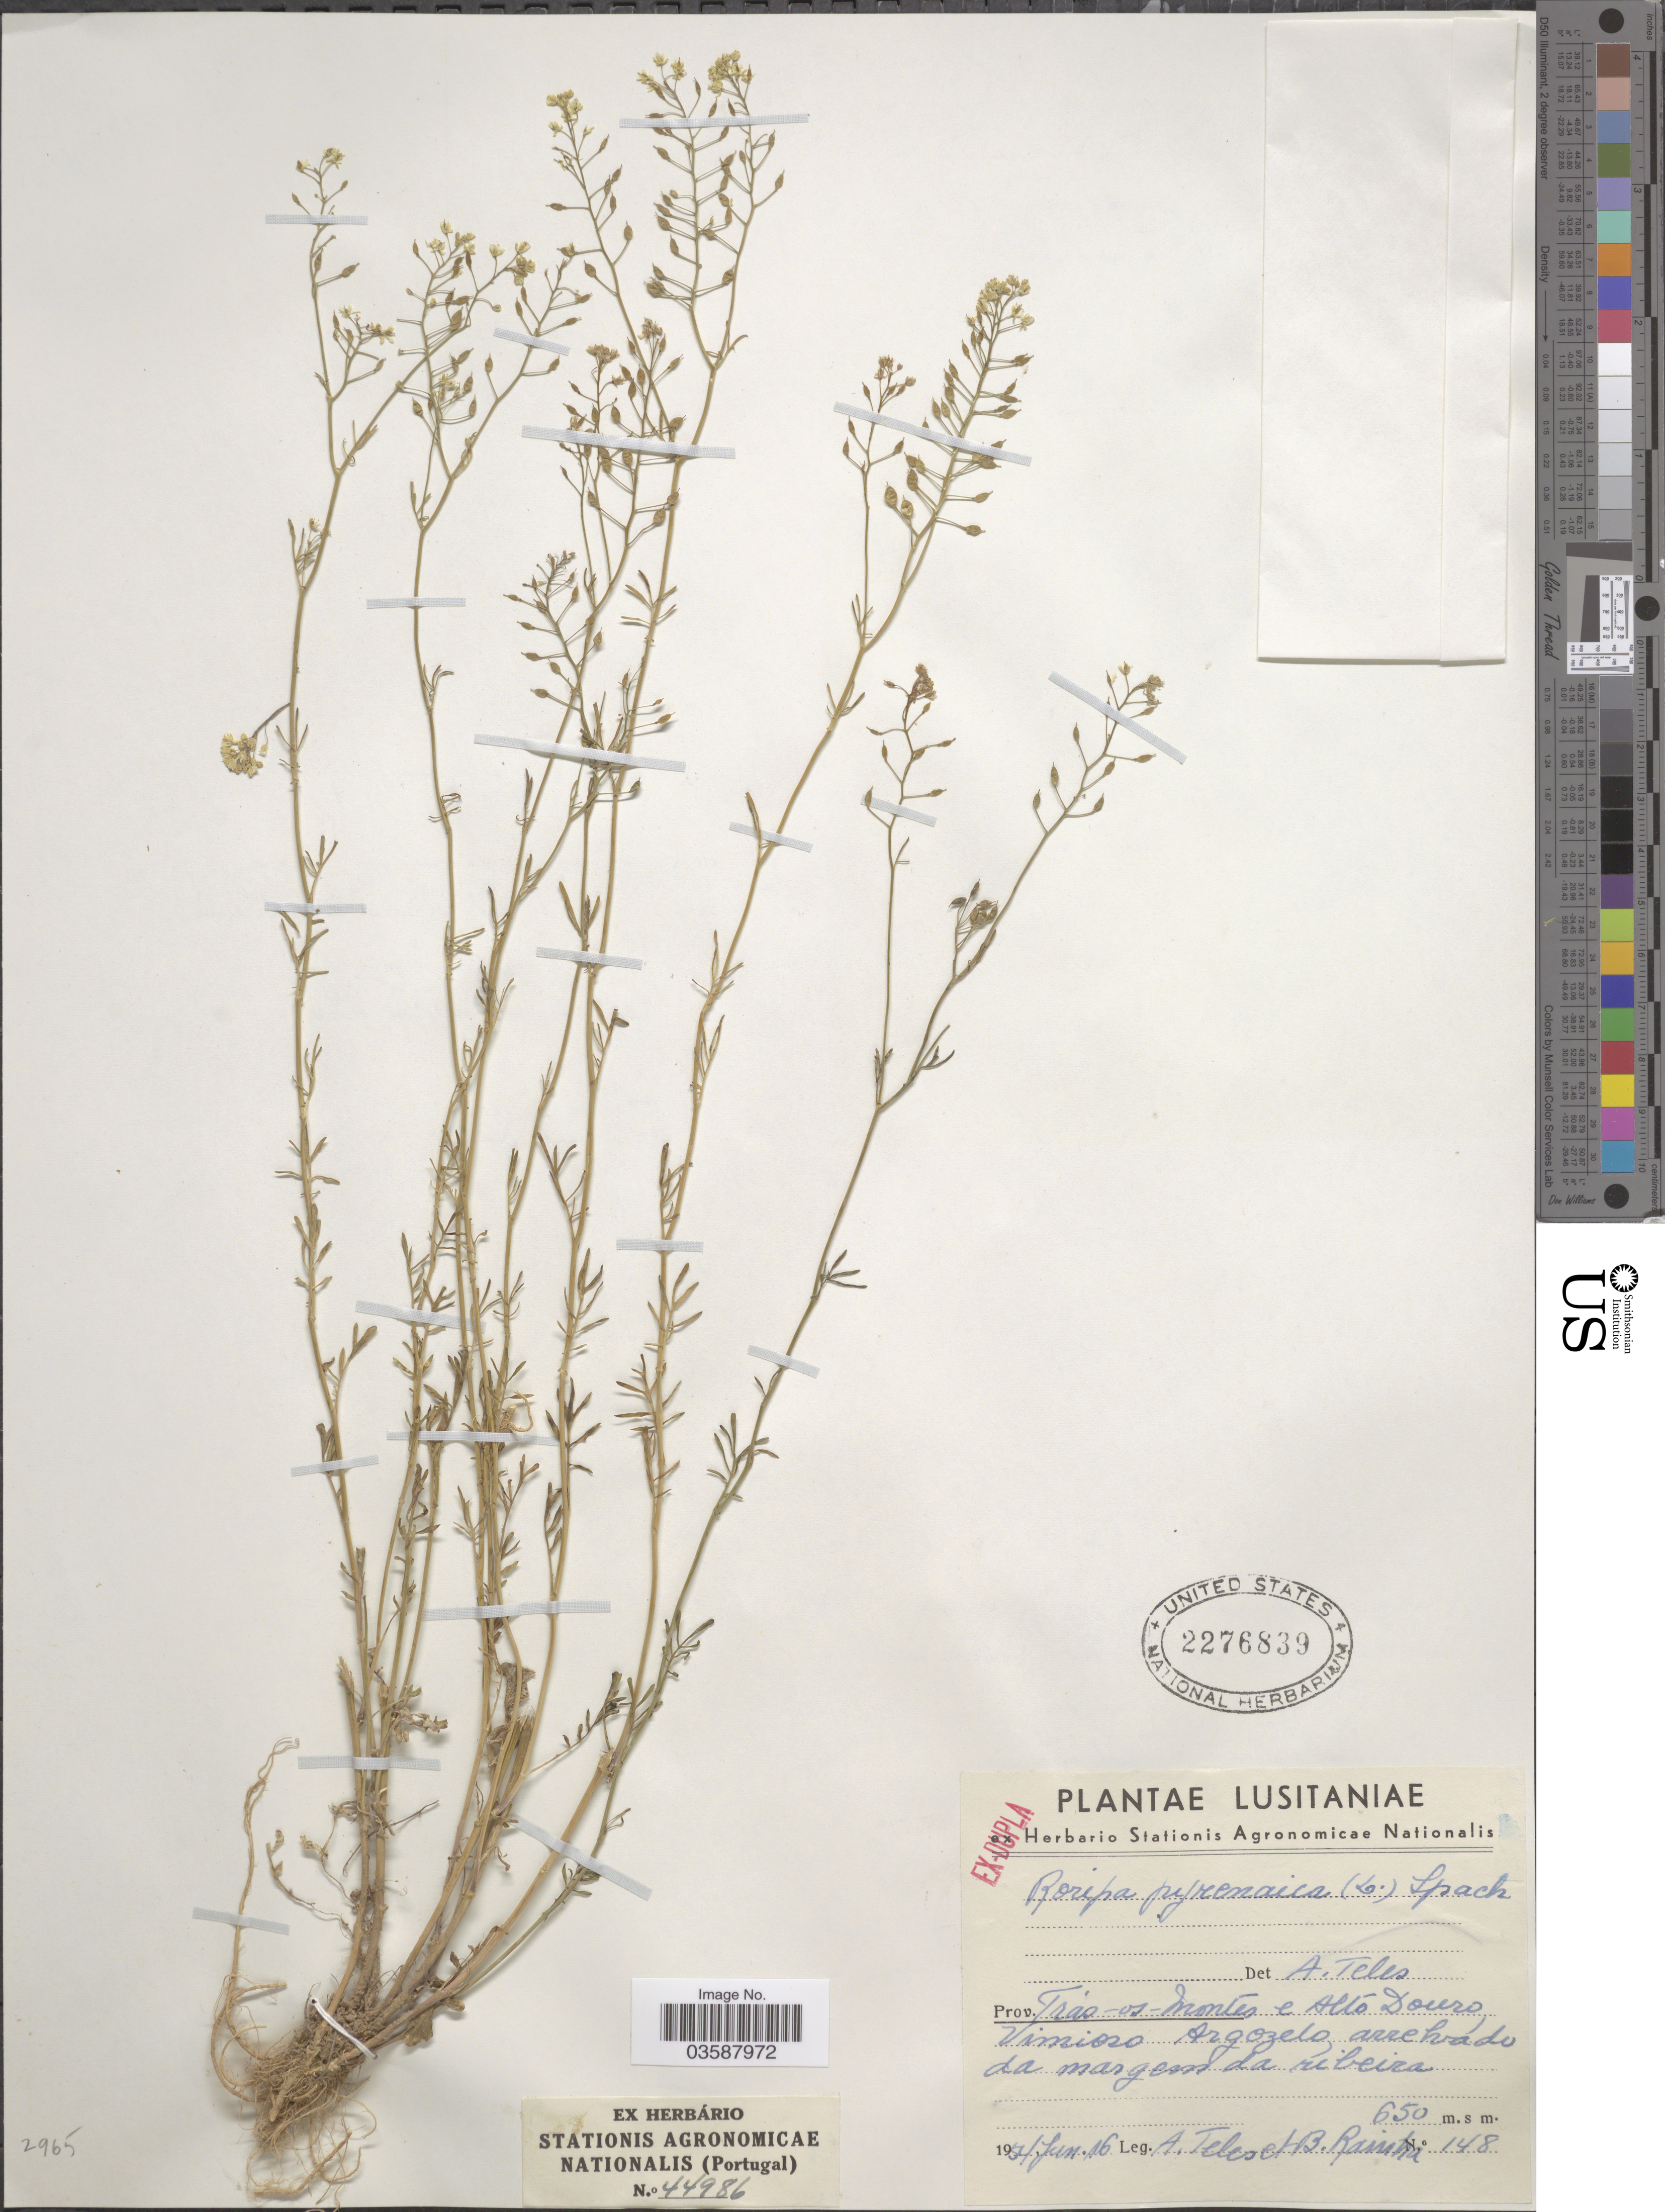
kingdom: Plantae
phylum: Tracheophyta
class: Magnoliopsida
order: Brassicales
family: Brassicaceae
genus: Rorippa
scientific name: Rorippa pyrenaica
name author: (All.) Rchb.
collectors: A. Teles & B. Rainha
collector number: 148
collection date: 1954-06-16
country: Portugal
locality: Lusitaniae. Prov. Trás-os-Montes e Alto Douro, Vimioso Argozelo.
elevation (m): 650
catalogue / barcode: US 2276839